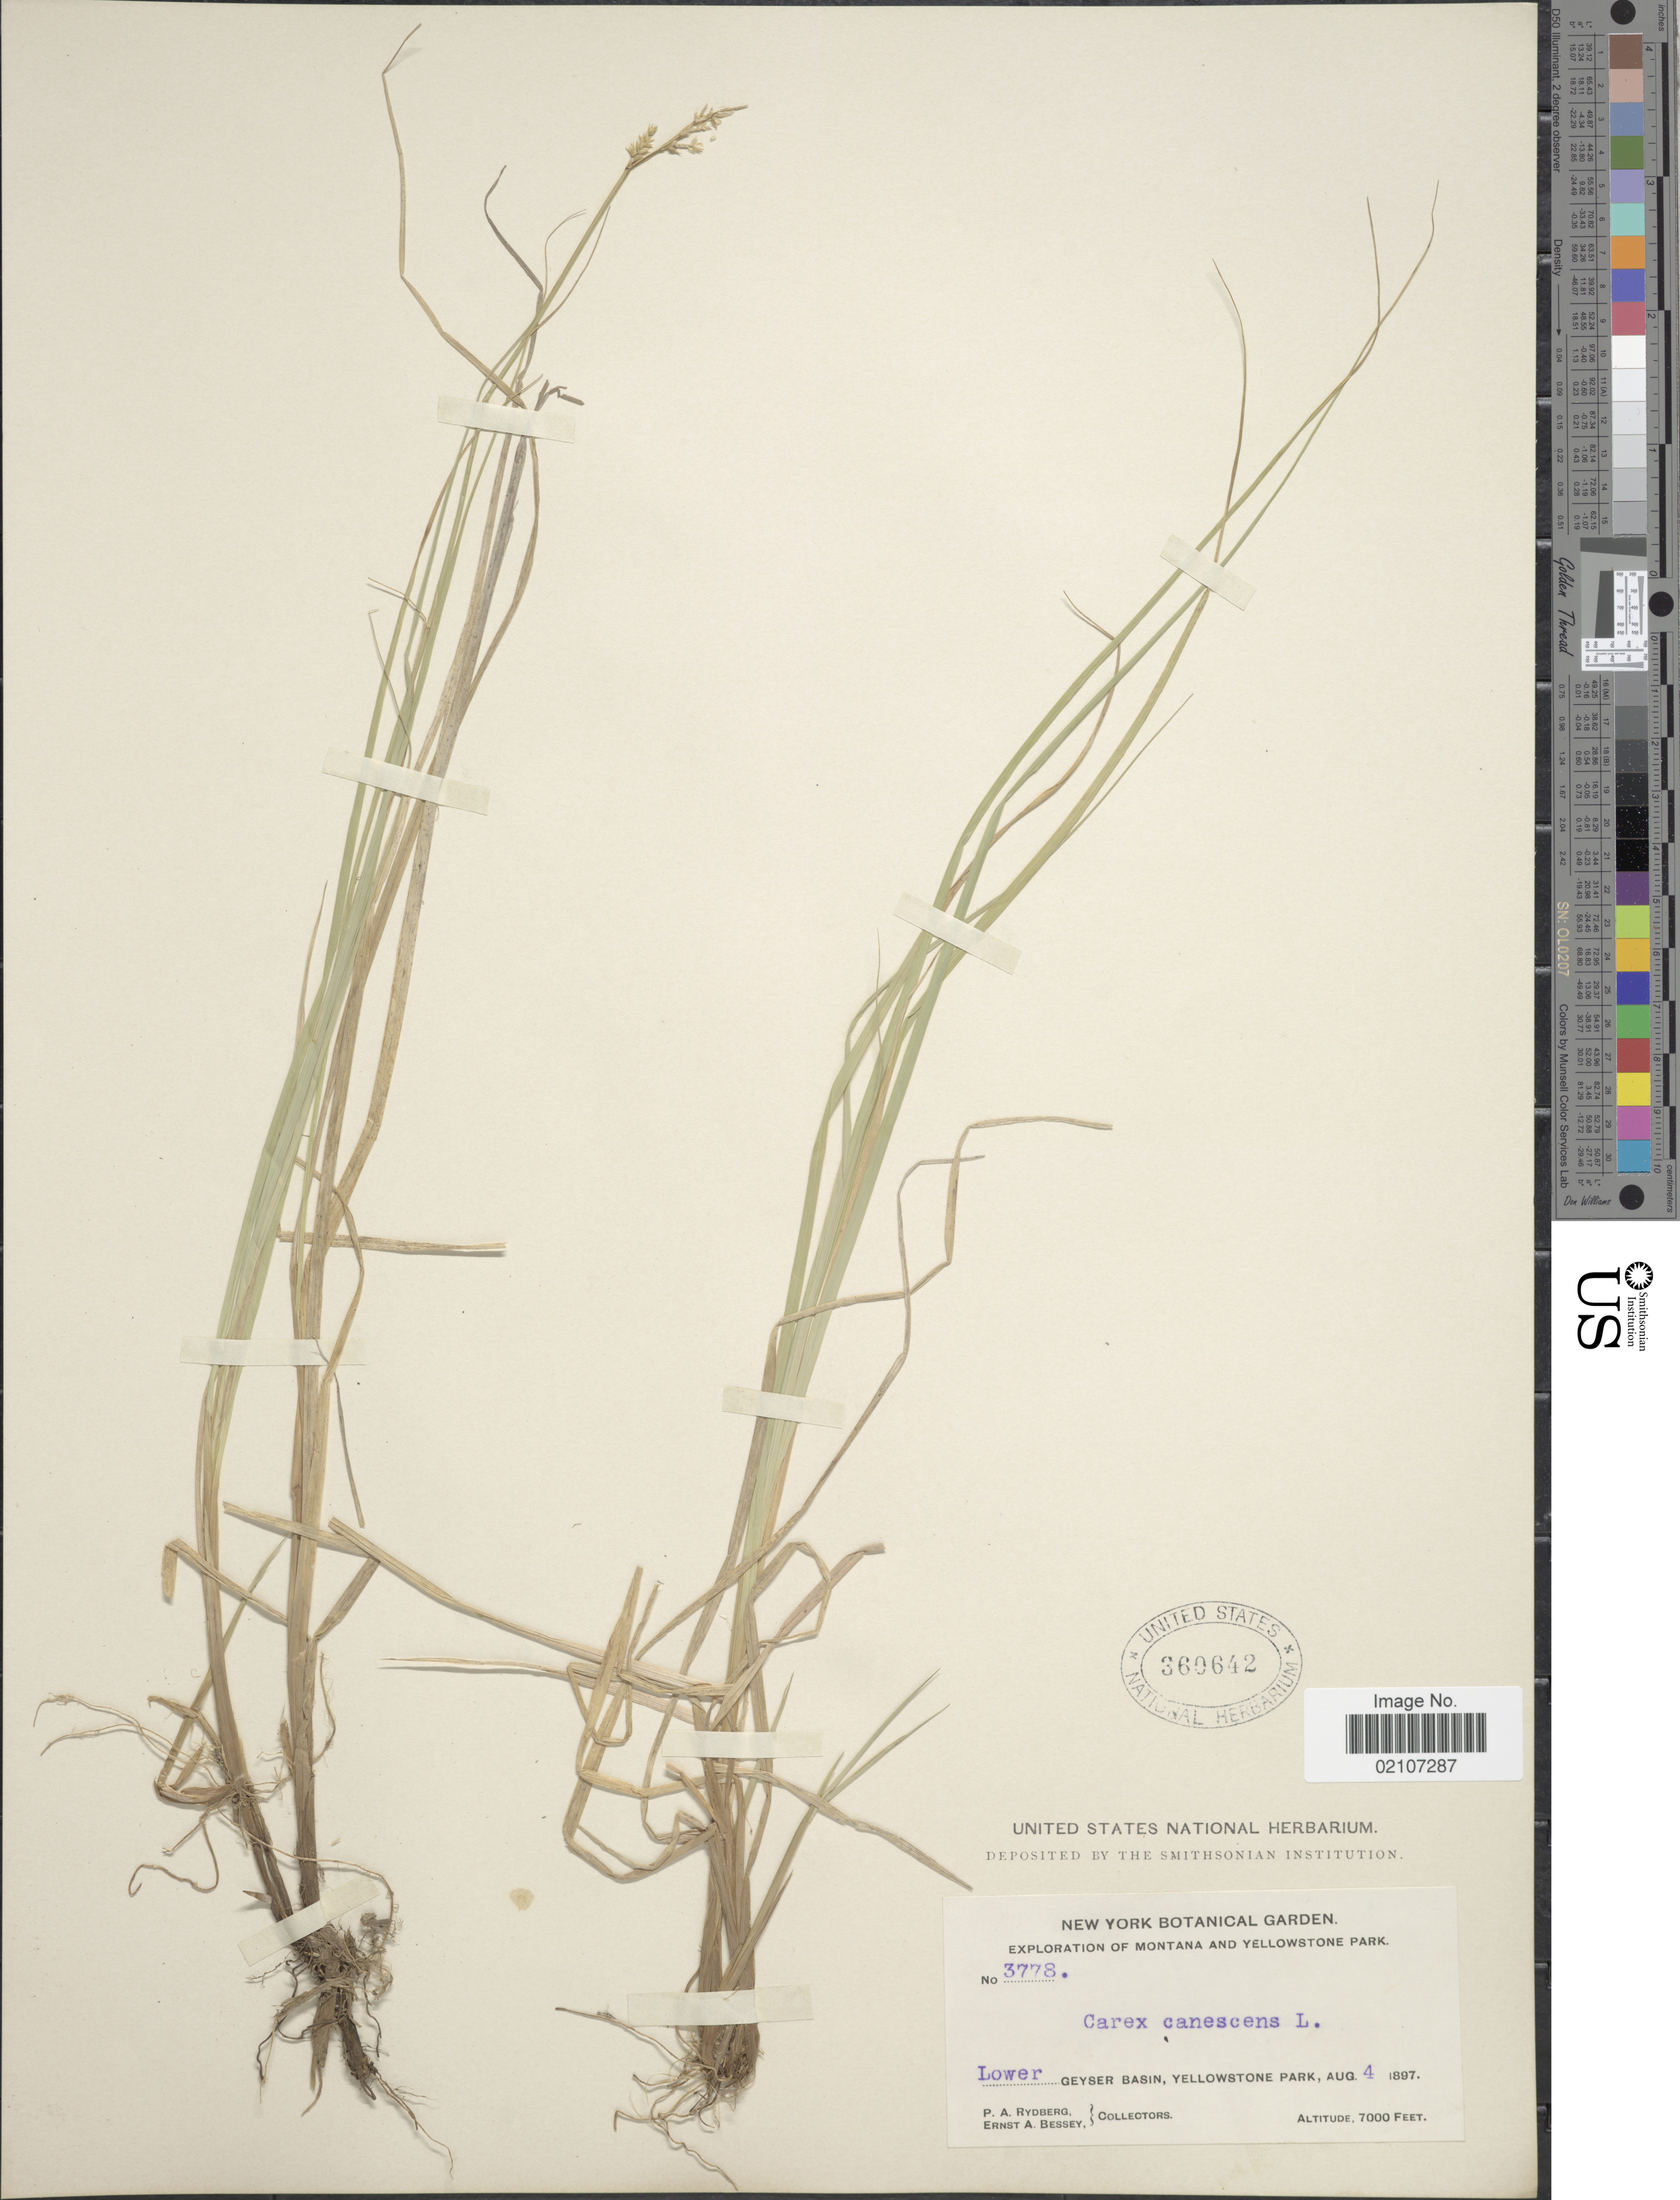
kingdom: Plantae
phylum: Tracheophyta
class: Liliopsida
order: Poales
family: Cyperaceae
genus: Carex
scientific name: Carex canescens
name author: L.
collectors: P. A. Rydberg & E. A. Bessey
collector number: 3778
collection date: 1897-08-04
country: United States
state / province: Wyoming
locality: Lower Geyser Basin, Yellowstone Park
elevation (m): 2134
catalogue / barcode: US 360642